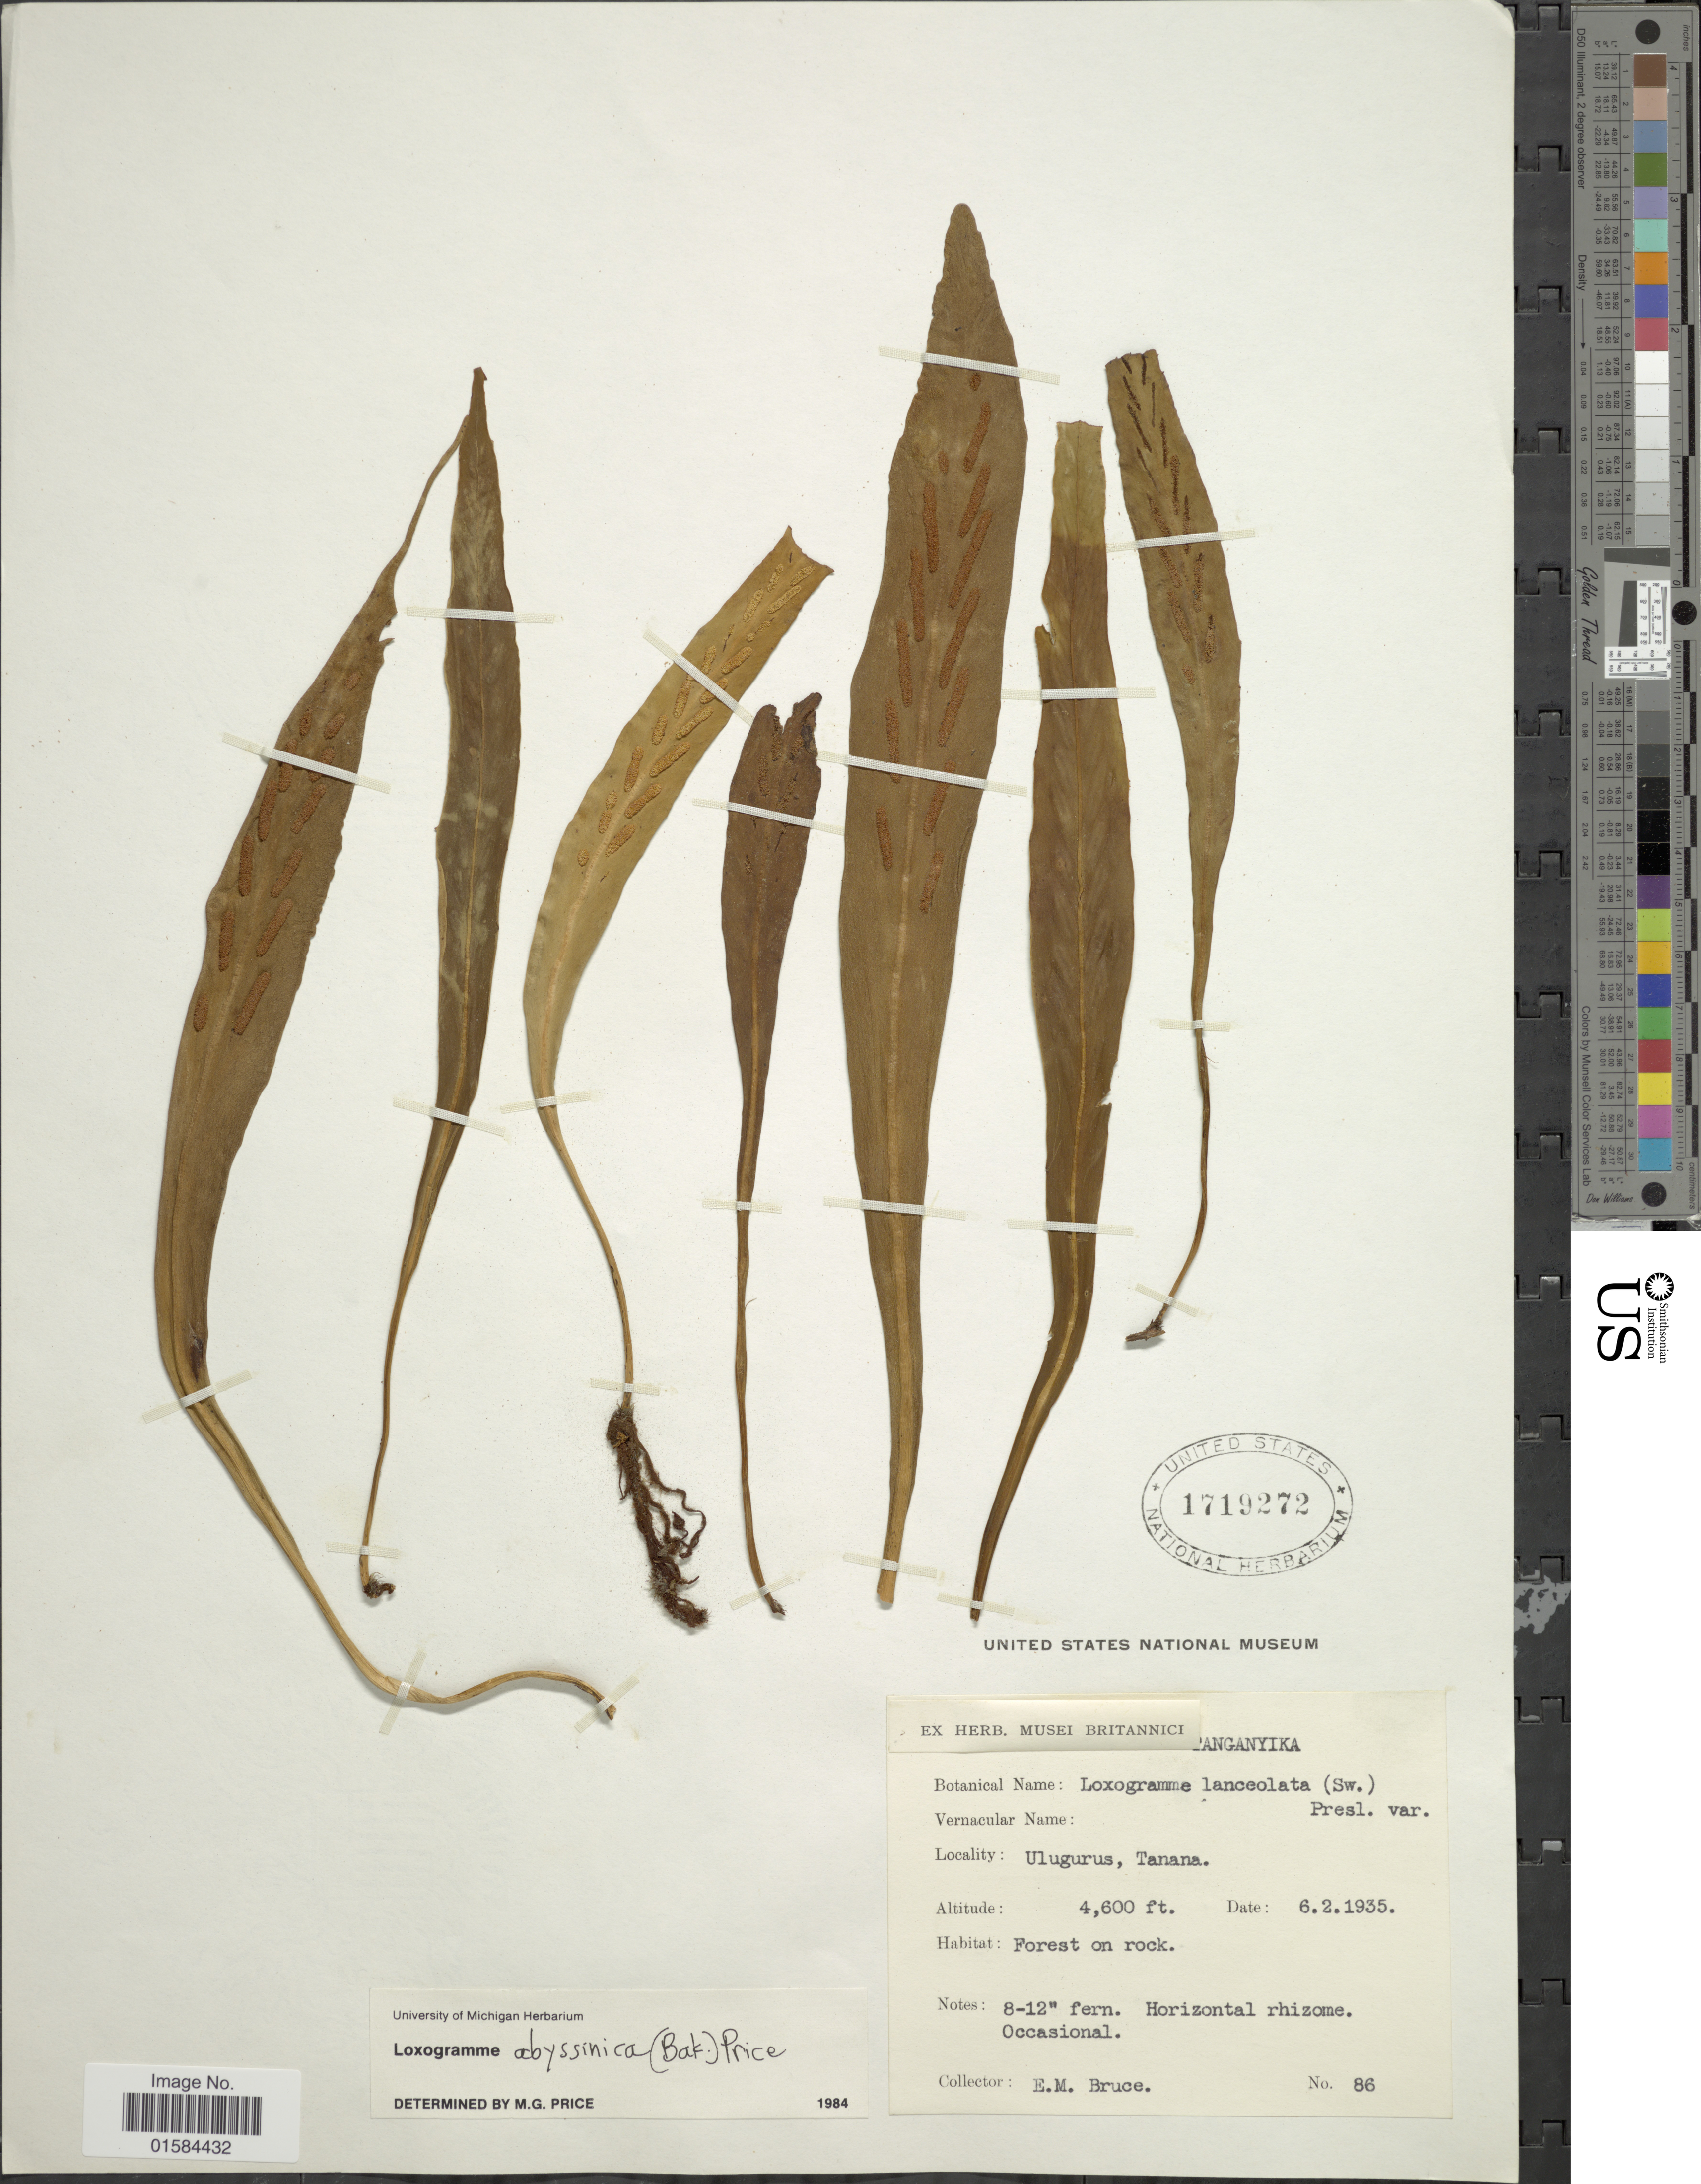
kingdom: Plantae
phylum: Tracheophyta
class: Polypodiopsida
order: Polypodiales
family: Polypodiaceae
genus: Loxogramme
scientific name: Loxogramme abyssinica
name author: (Baker) Price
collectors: E. Bruce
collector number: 86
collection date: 1935-02-06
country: Tanzania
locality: [illegible text]anganyika, Ulugurus, Tanana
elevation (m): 1402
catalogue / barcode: US 1719272